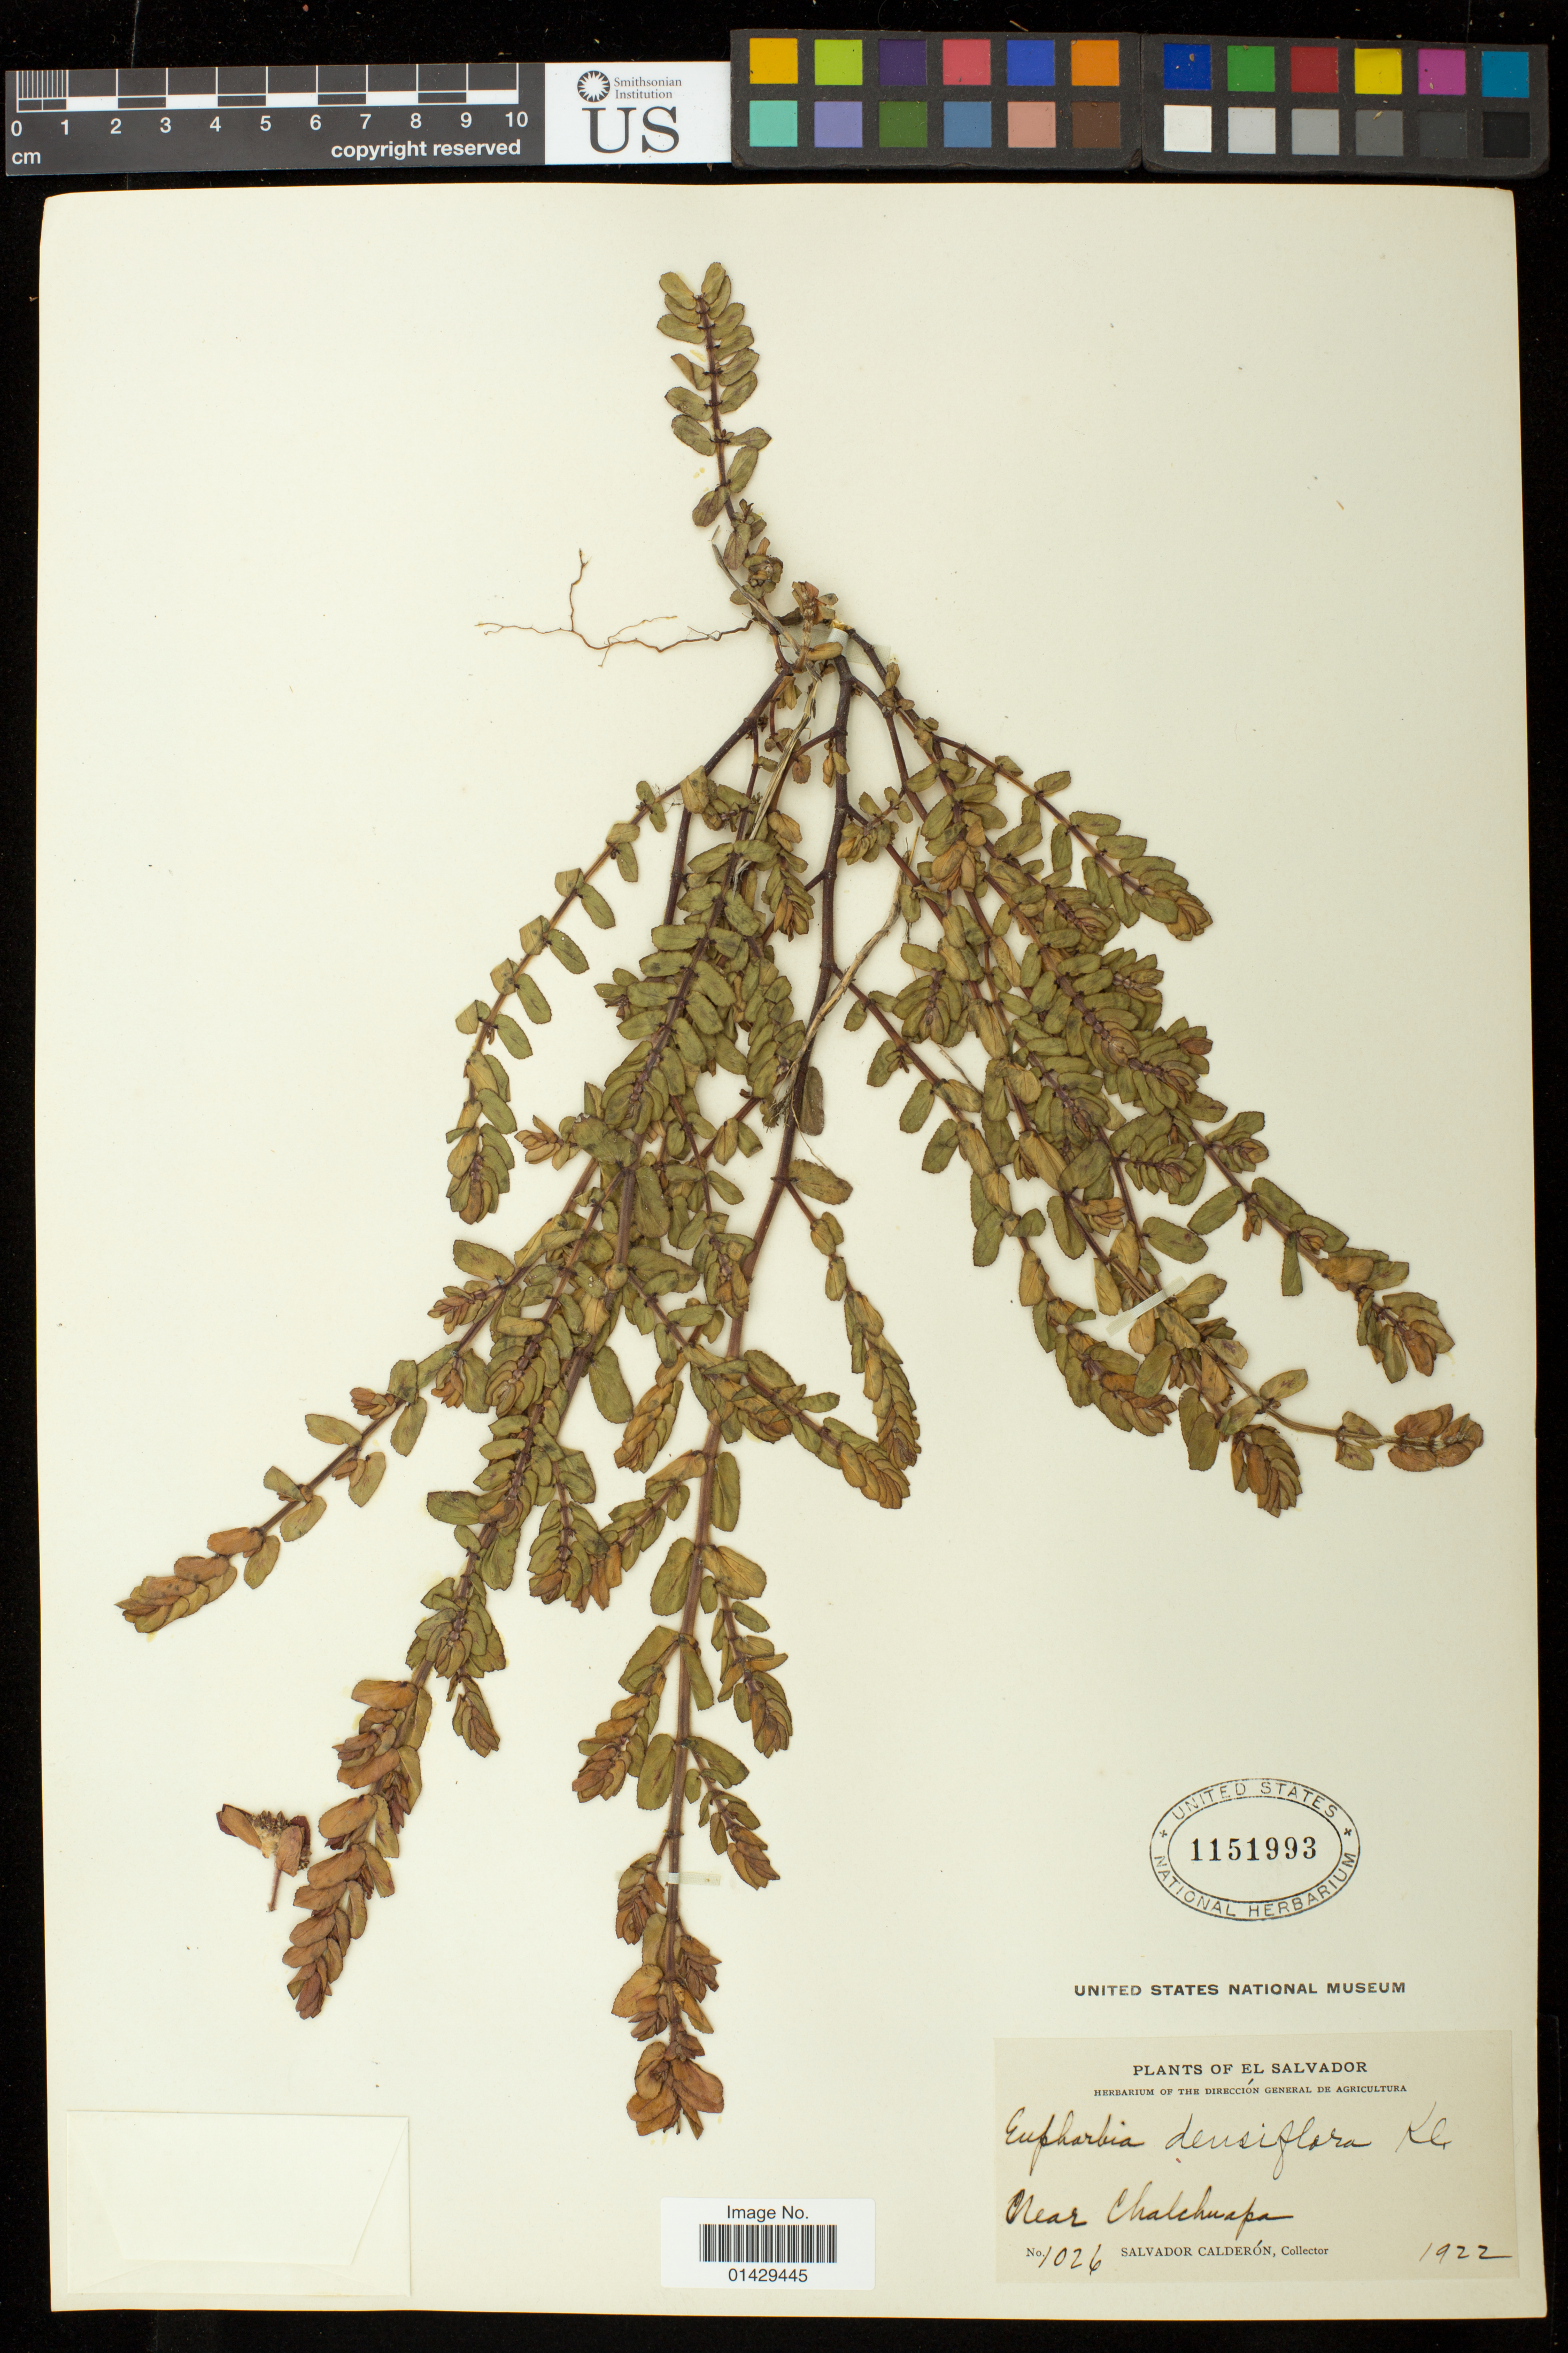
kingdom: Plantae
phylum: Tracheophyta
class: Magnoliopsida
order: Malpighiales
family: Euphorbiaceae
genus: Euphorbia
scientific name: Euphorbia densiflora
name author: (Klotzsch & Garcke) Klotzsch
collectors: S. Calderón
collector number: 1026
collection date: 1922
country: El Salvador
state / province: Santa Ana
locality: Near Chalchuapa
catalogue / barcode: US 1151993